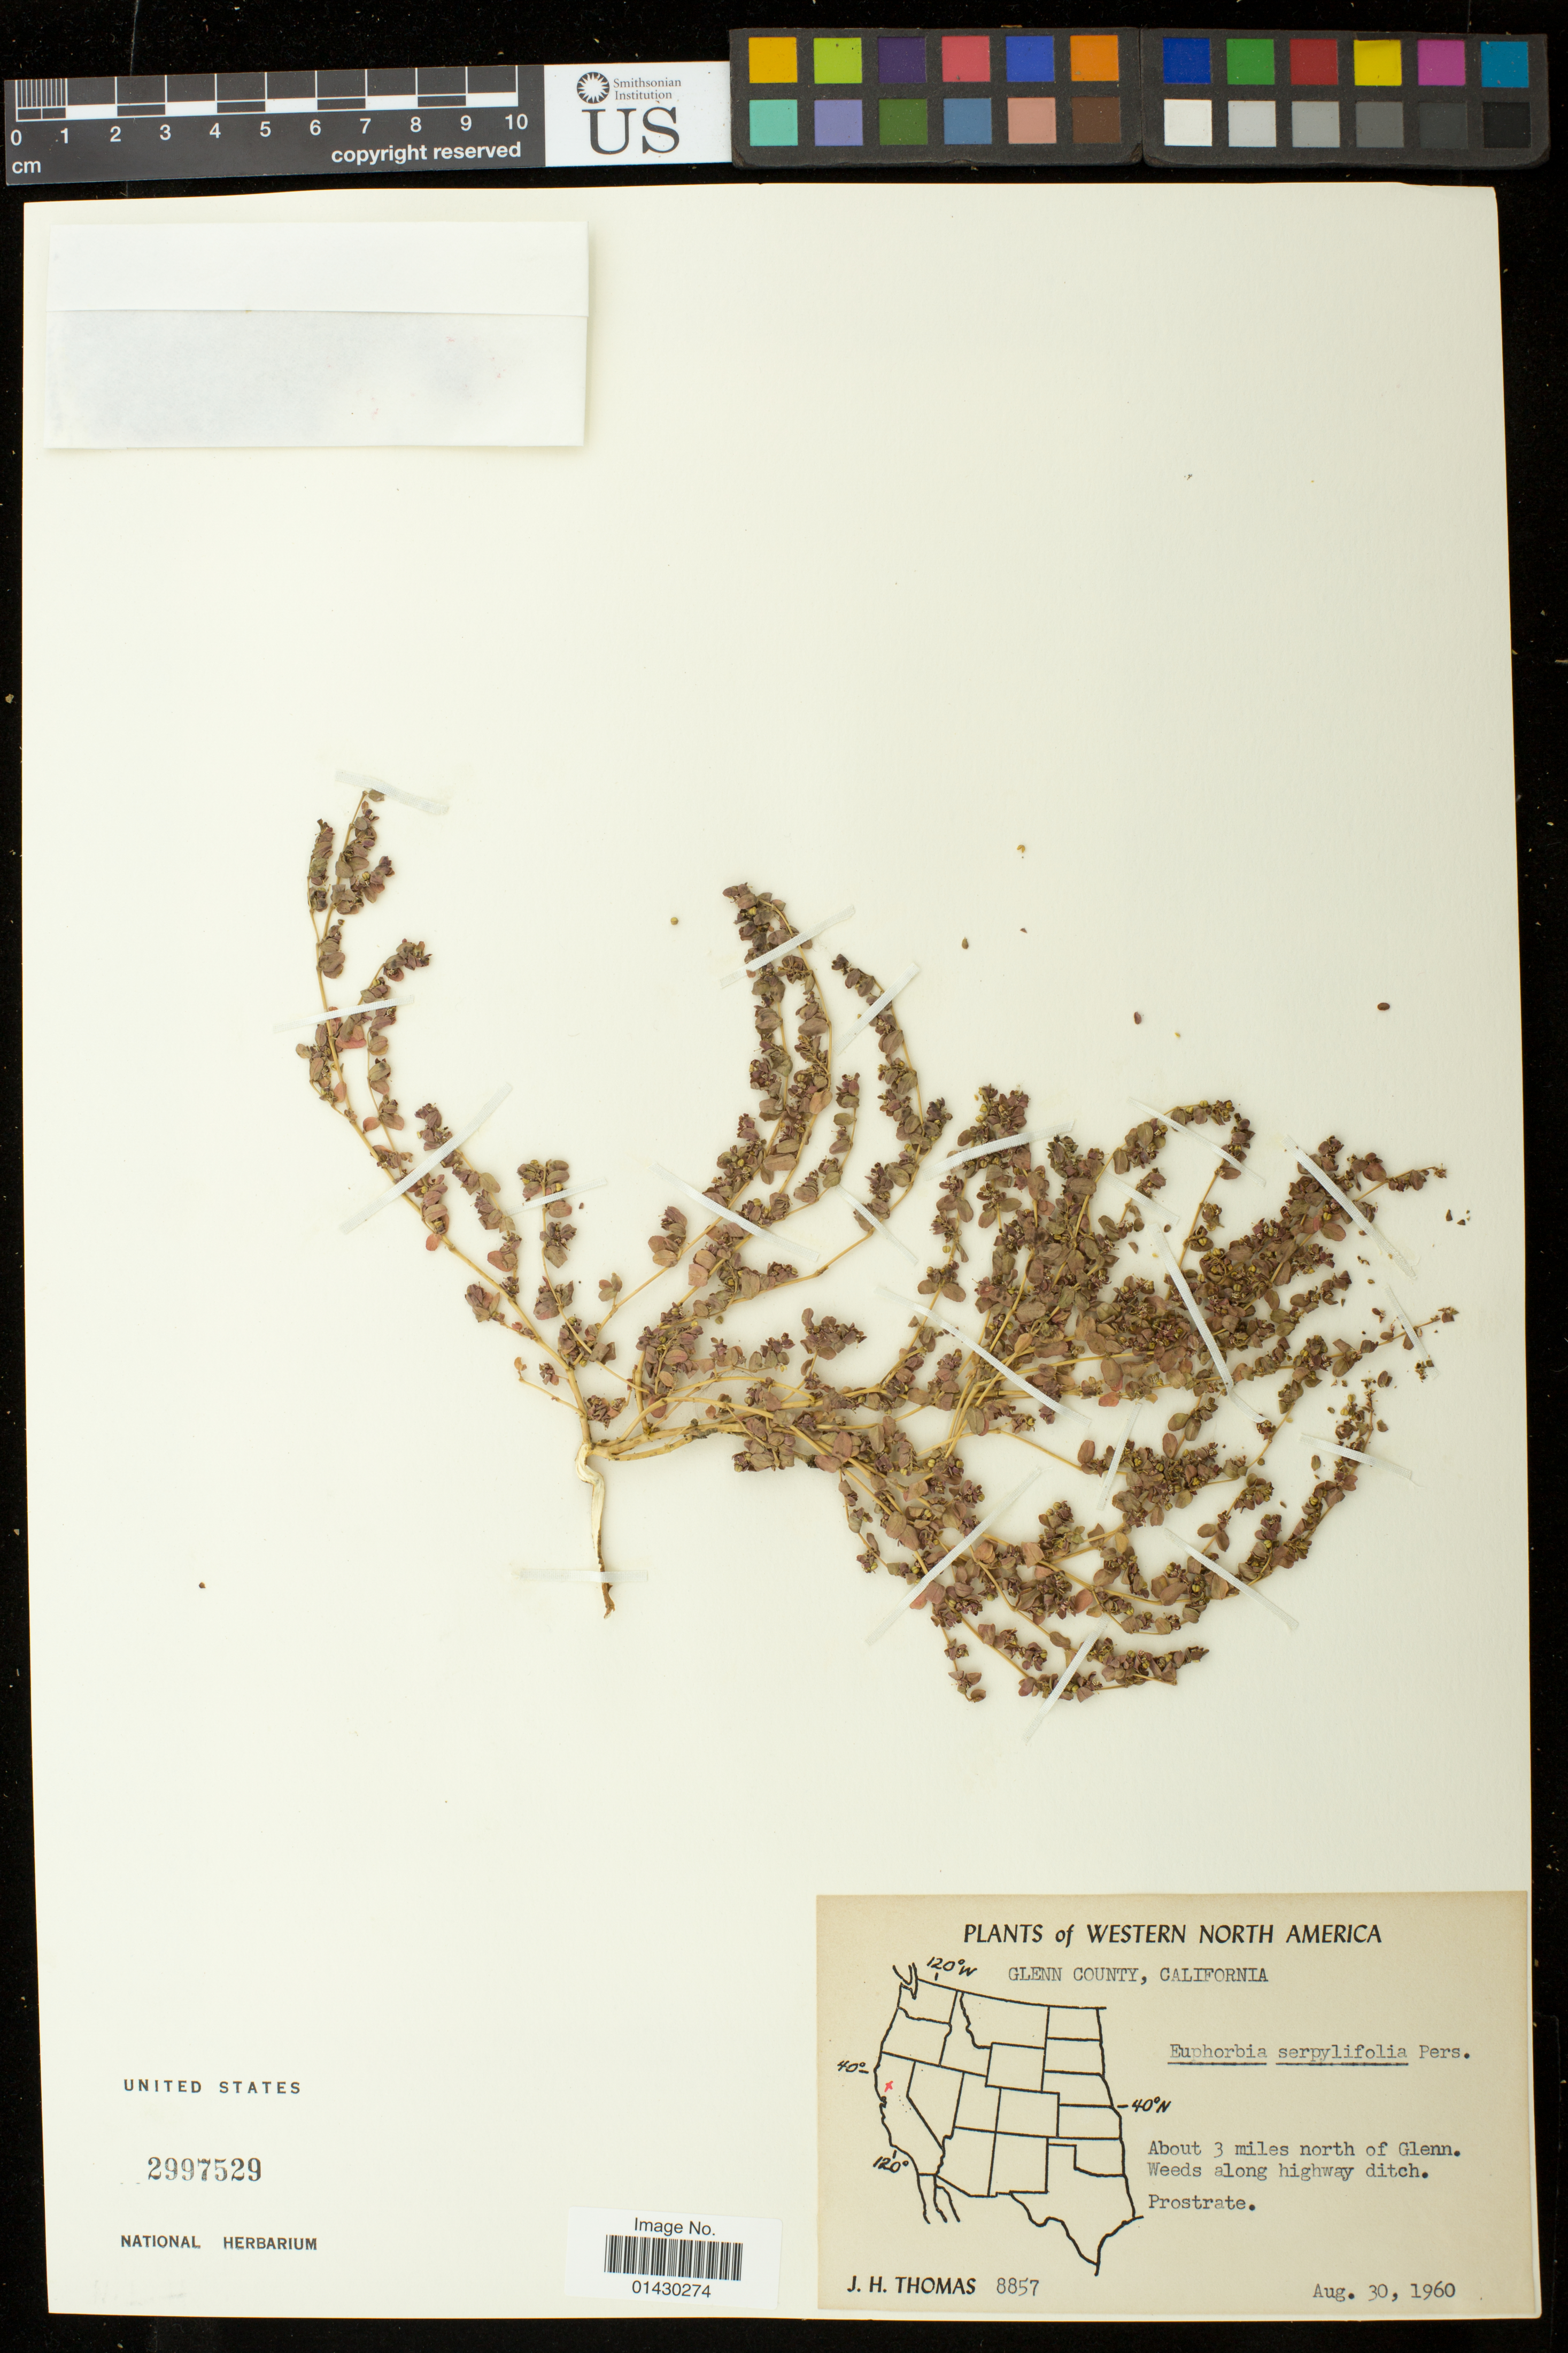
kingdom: Plantae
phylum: Tracheophyta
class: Magnoliopsida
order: Malpighiales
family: Euphorbiaceae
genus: Euphorbia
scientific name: Euphorbia serpillifolia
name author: Pers.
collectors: J. H. Thomas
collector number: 8857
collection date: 1960-08-30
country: United States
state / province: California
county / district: Glenn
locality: About 3 miles north of Glenn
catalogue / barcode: US 2997529